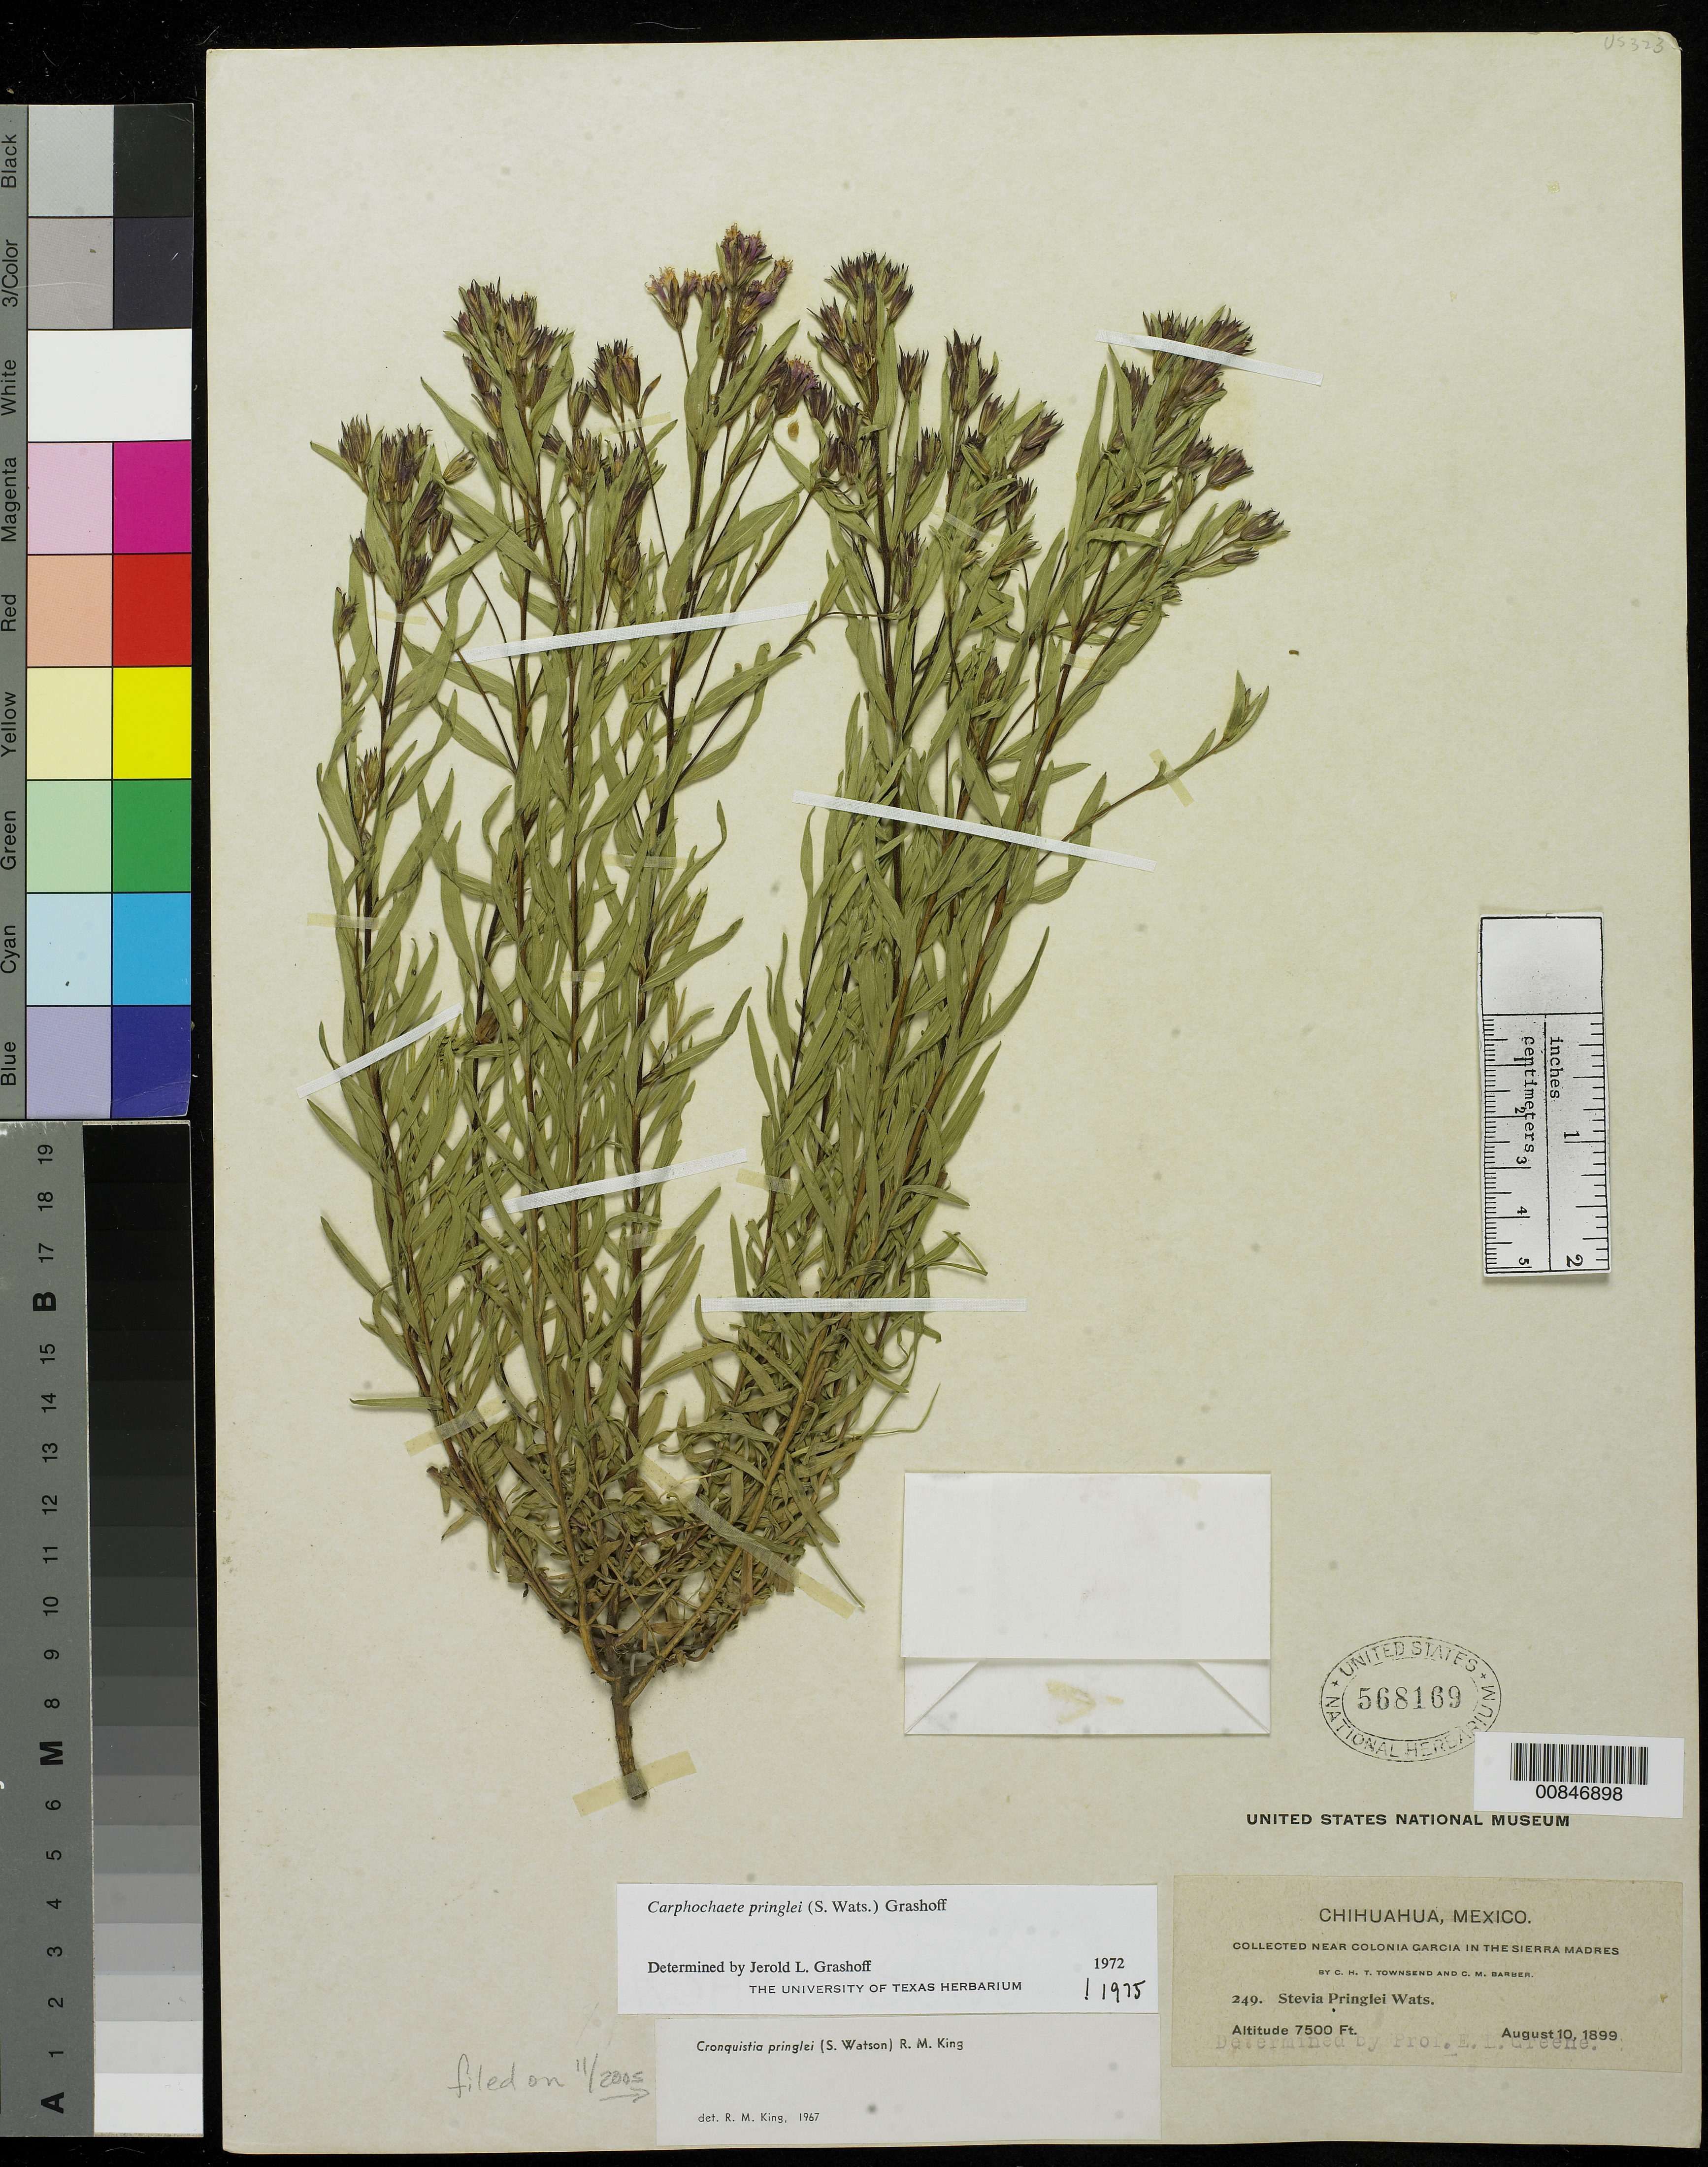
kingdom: Plantae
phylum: Tracheophyta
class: Magnoliopsida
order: Asterales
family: Asteraceae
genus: Cronquistia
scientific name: Cronquistia pringlei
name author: (S. Watson) R.M. King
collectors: C. H. T. Townsend & C. Barber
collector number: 249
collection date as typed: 10 Aug 1899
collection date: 1899-08-10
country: Mexico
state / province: Chihuahua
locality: Near Colonia García in the Sierra Madre, Chihuahua.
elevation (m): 2286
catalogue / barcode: US 568169